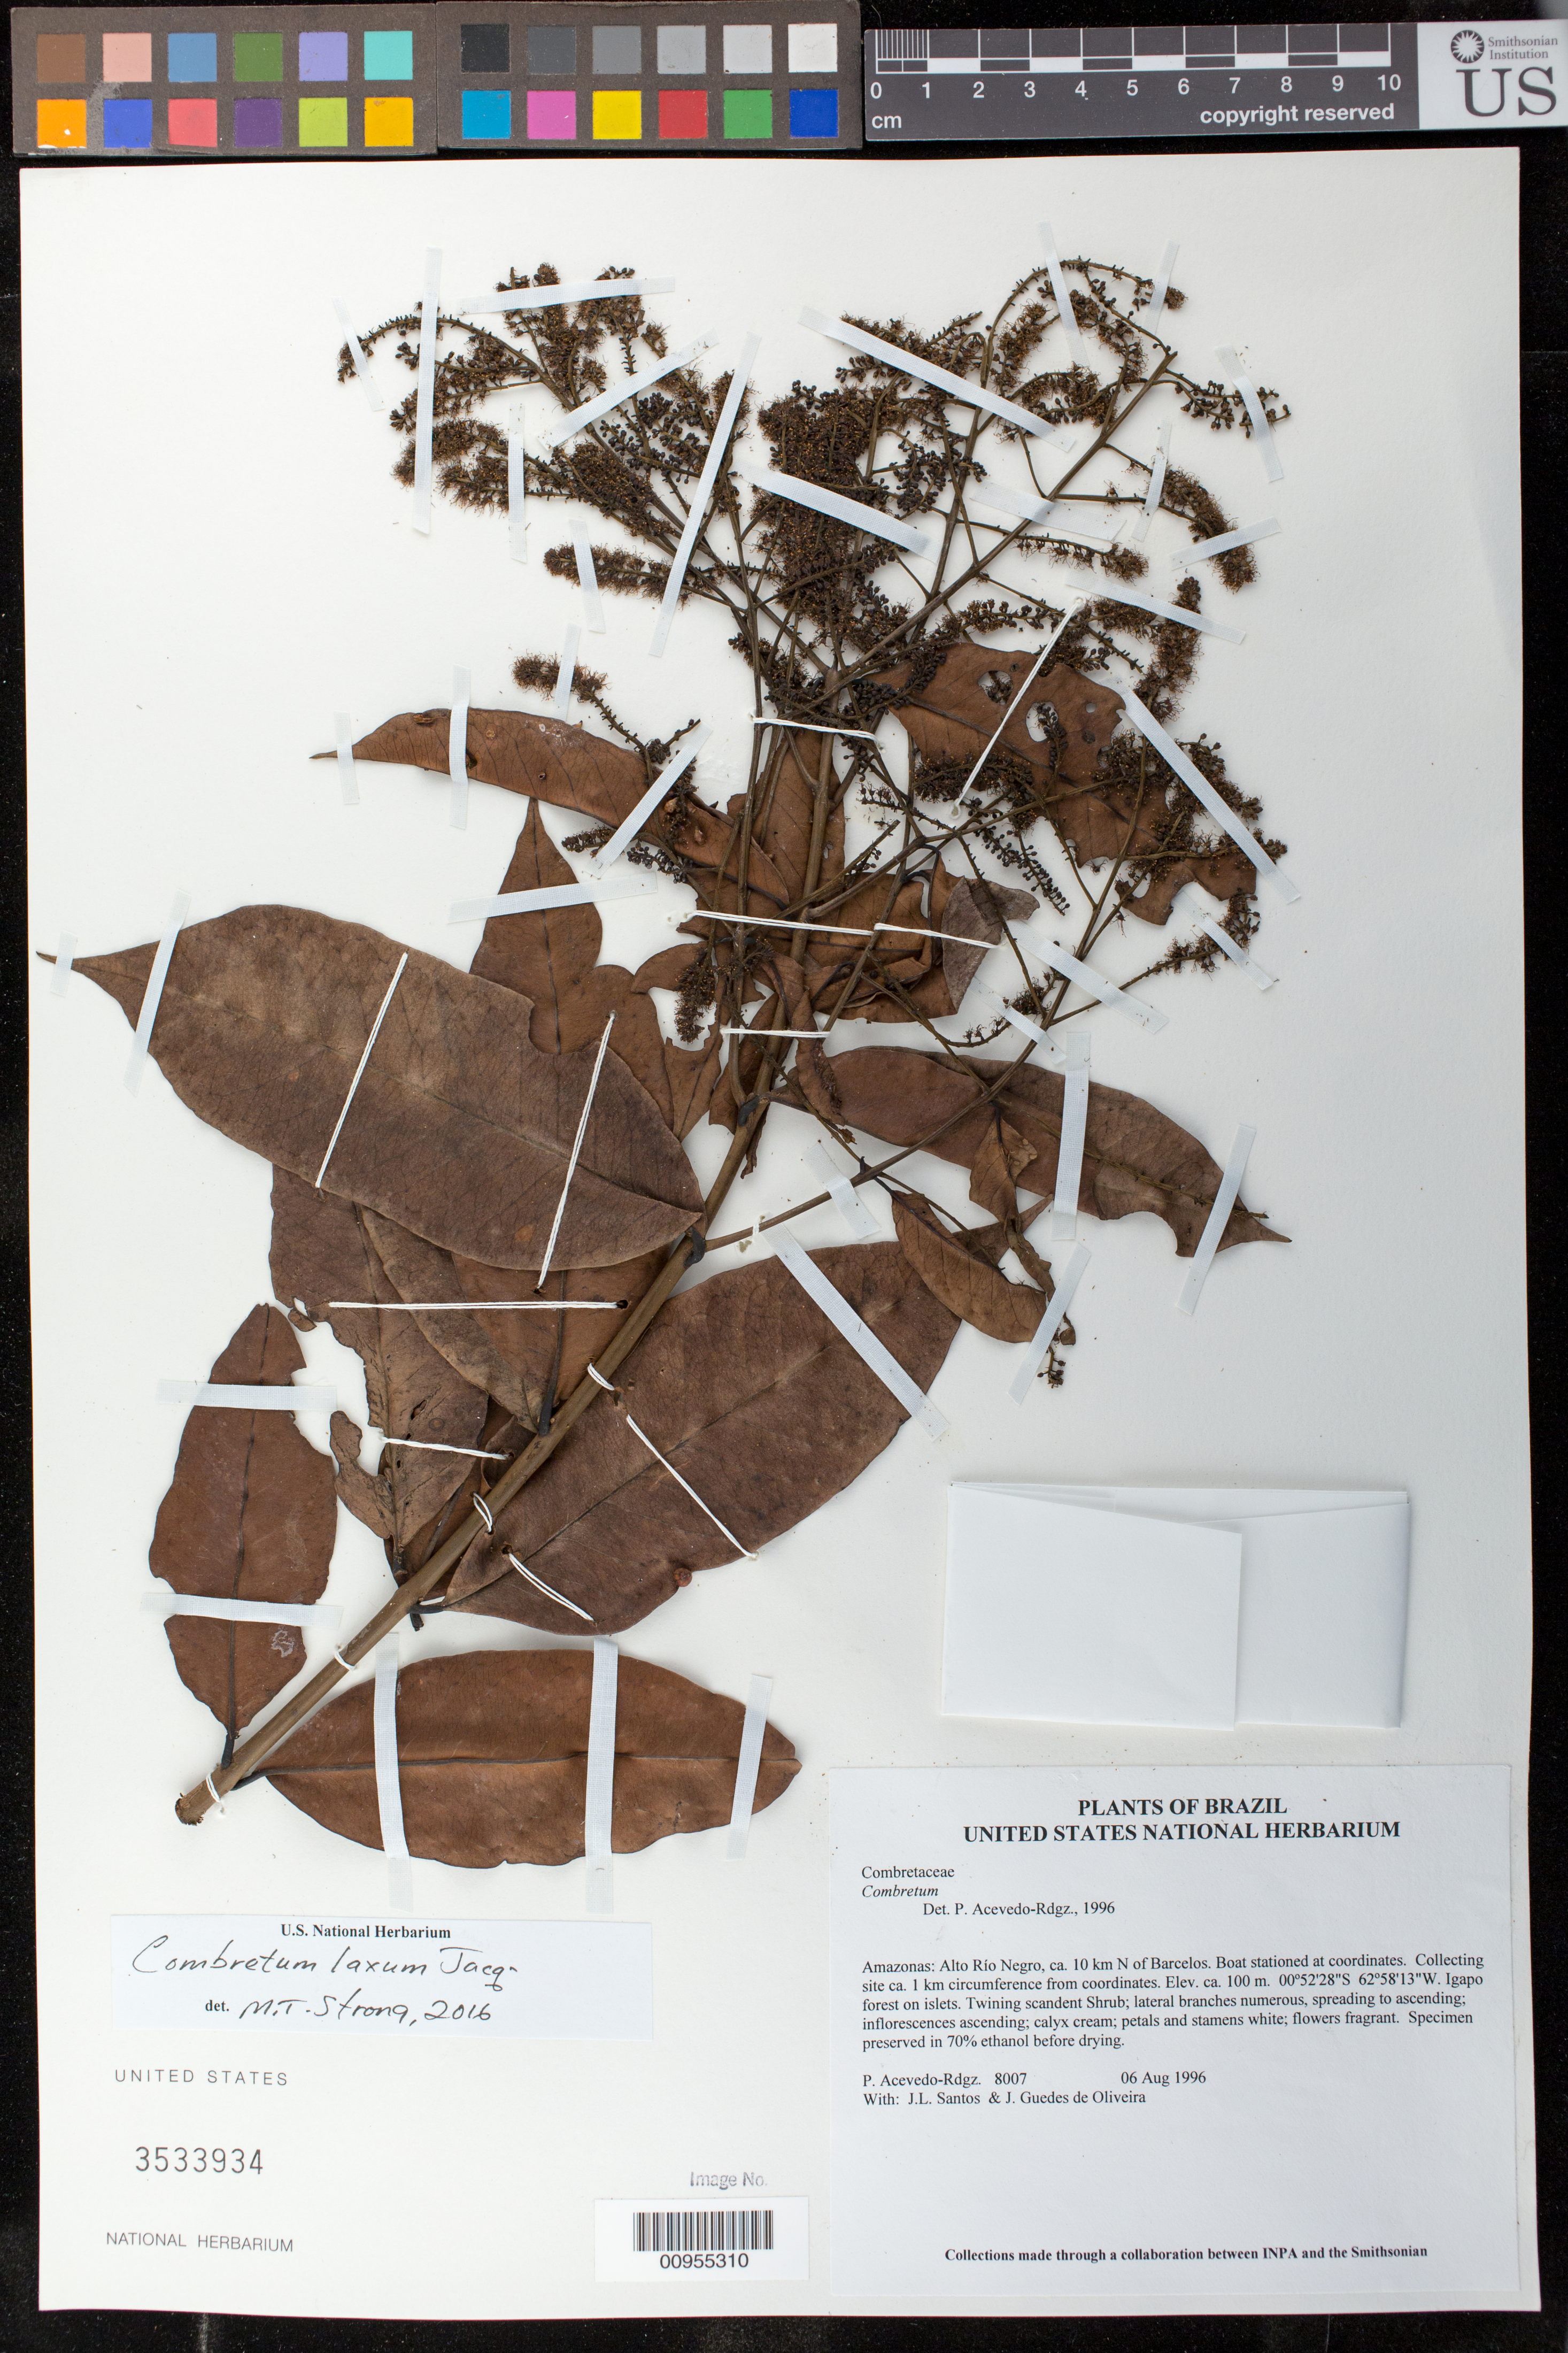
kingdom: Plantae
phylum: Tracheophyta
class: Magnoliopsida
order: Myrtales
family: Combretaceae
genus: Combretum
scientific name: Combretum laxum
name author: Jacq.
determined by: Strong, M. T., (US), Smithsonian Institution - National Museum of Natural History (UNITED STATES)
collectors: P. Acevedo-Rodr., J. L. Santos & J. Guedes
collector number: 8007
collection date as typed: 06 Aug 1996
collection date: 1996-08-06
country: Brazil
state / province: Amazonas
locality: Amazonas: Alto Río Negro, ca. 10 km N of Barcelos. Boat stationed at coordinates. Collecting site ca. 1 km circumference from coordinates.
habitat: Igapo forest on islets.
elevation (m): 100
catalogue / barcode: US 3533934